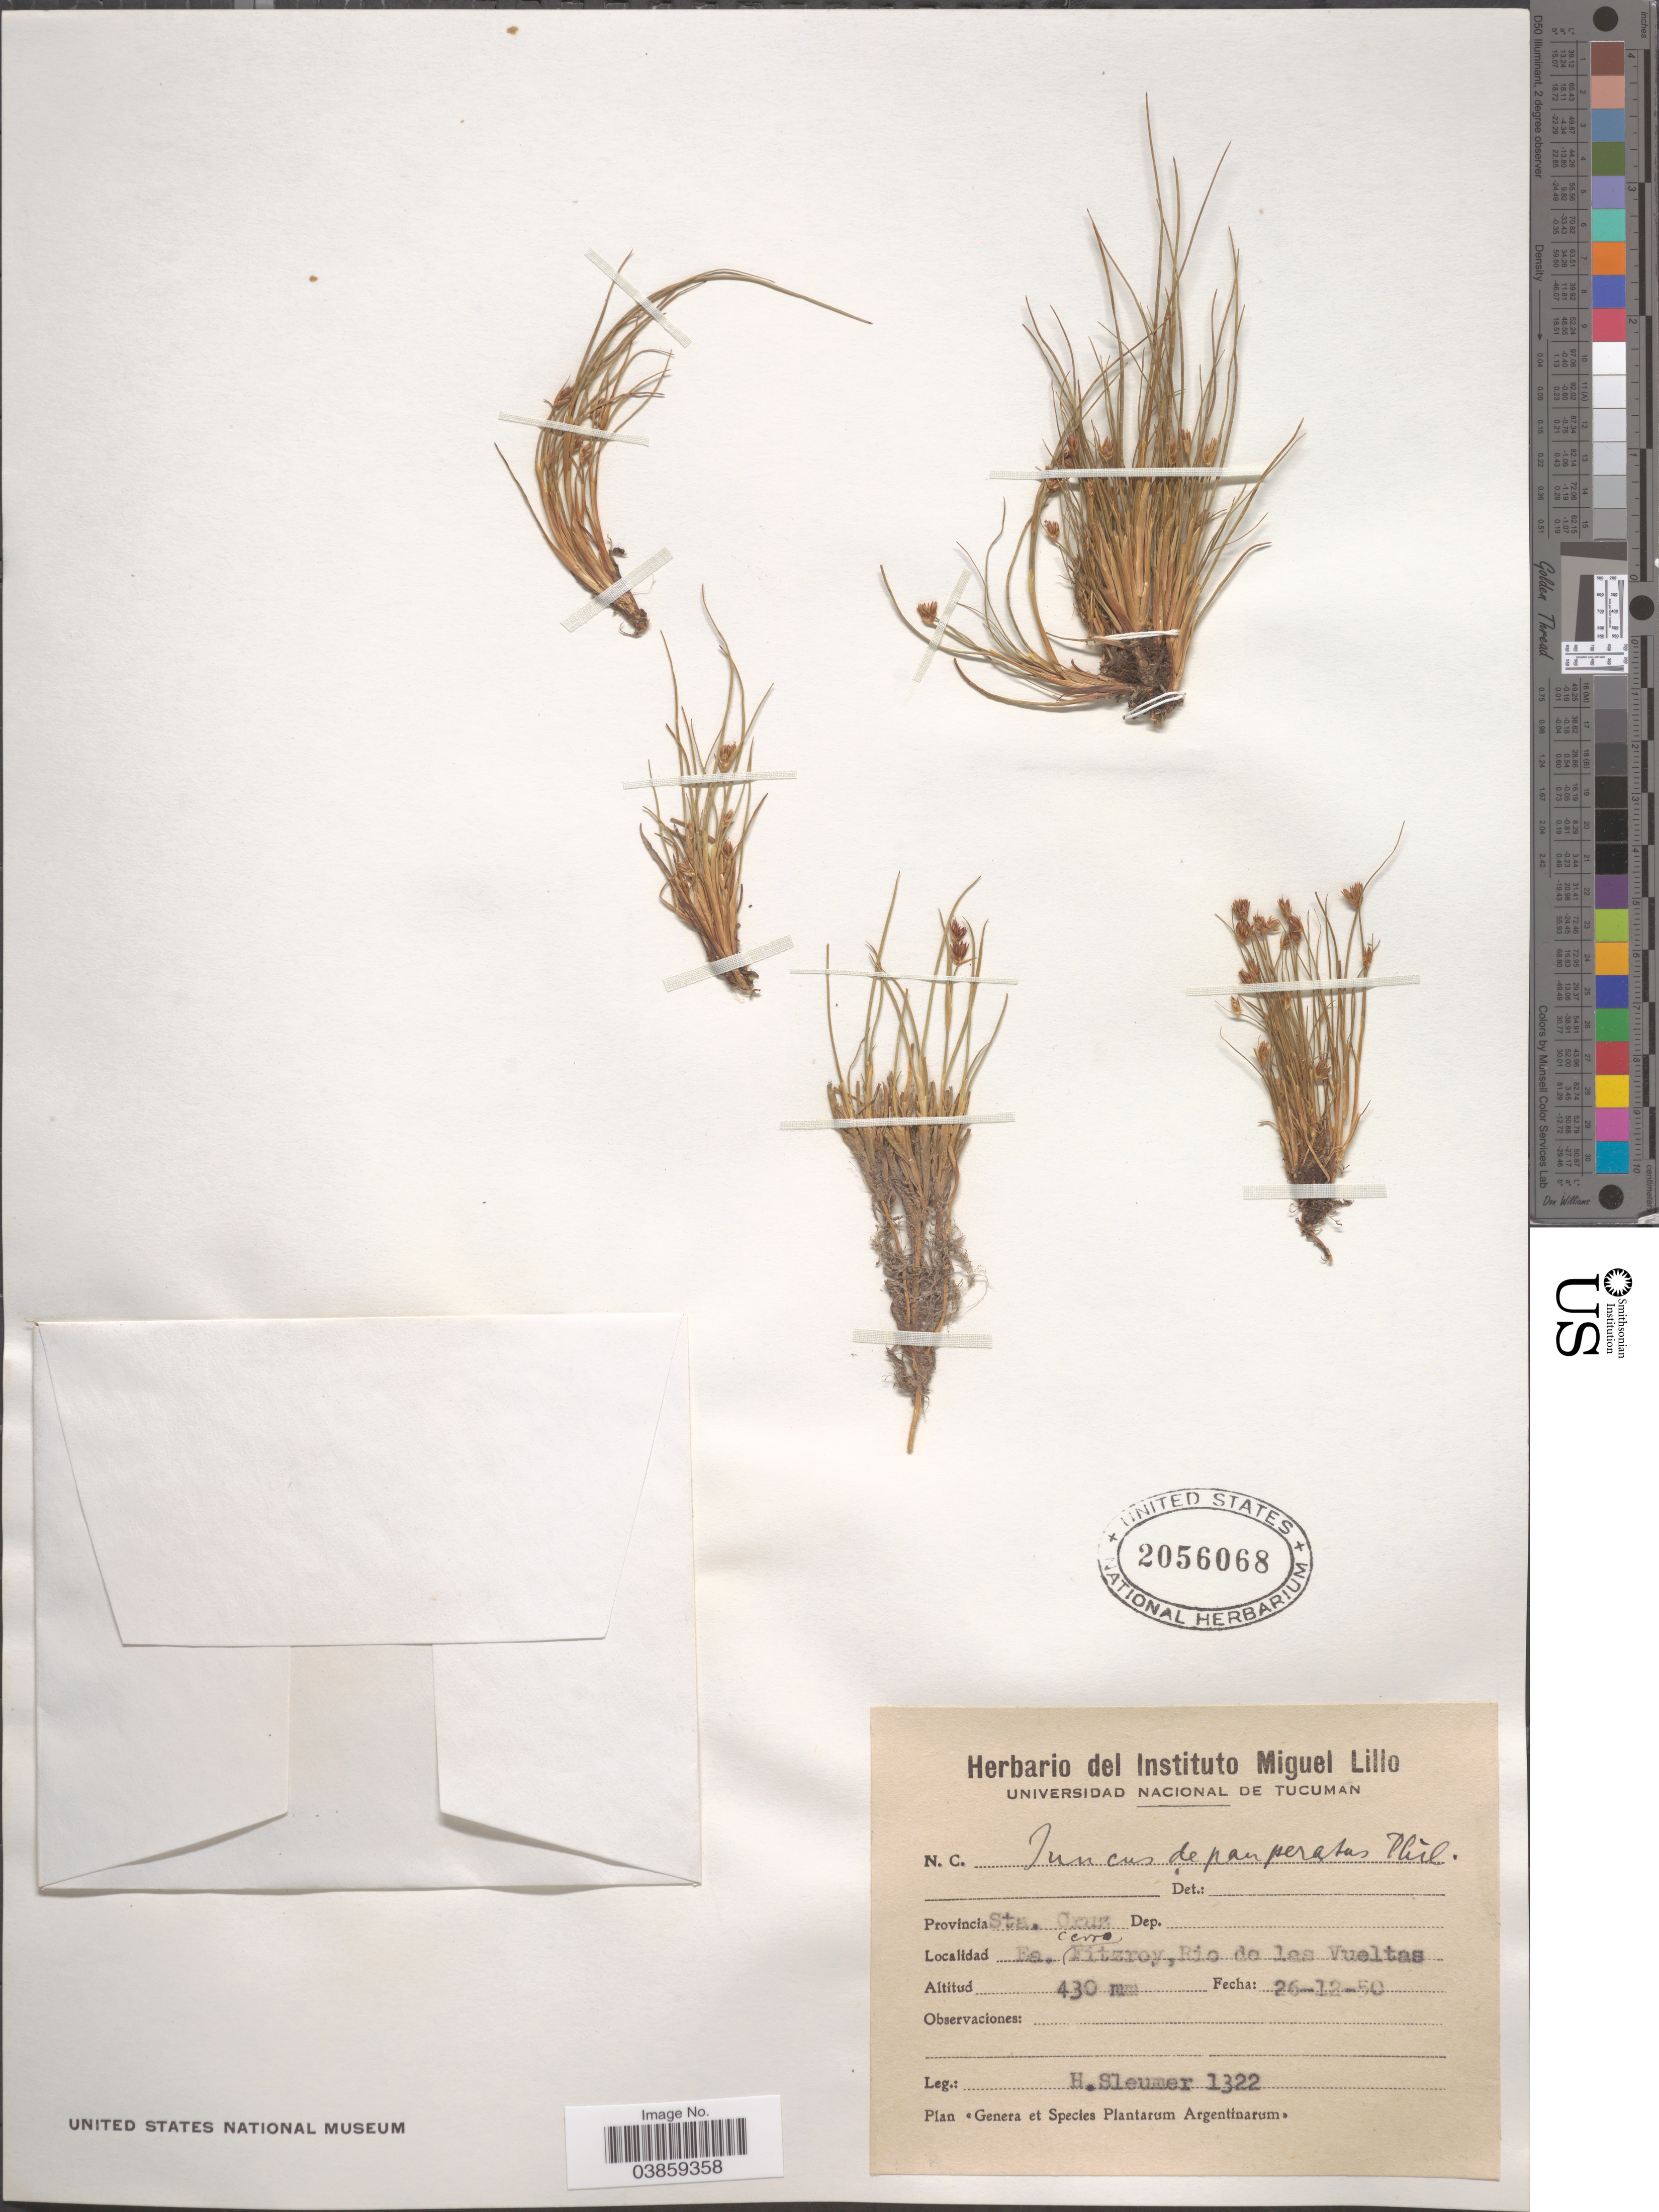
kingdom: Plantae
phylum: Tracheophyta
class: Liliopsida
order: Poales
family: Juncaceae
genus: Juncus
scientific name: Juncus depauperatus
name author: Ten.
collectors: H. O. Sleumer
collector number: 1322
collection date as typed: Transcribed d/m/y: 26/12/50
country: Argentina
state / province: Santa Cruz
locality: Ea cerro. Fitzroy, Rio de las Vueltas.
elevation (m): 430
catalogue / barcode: US 2056068